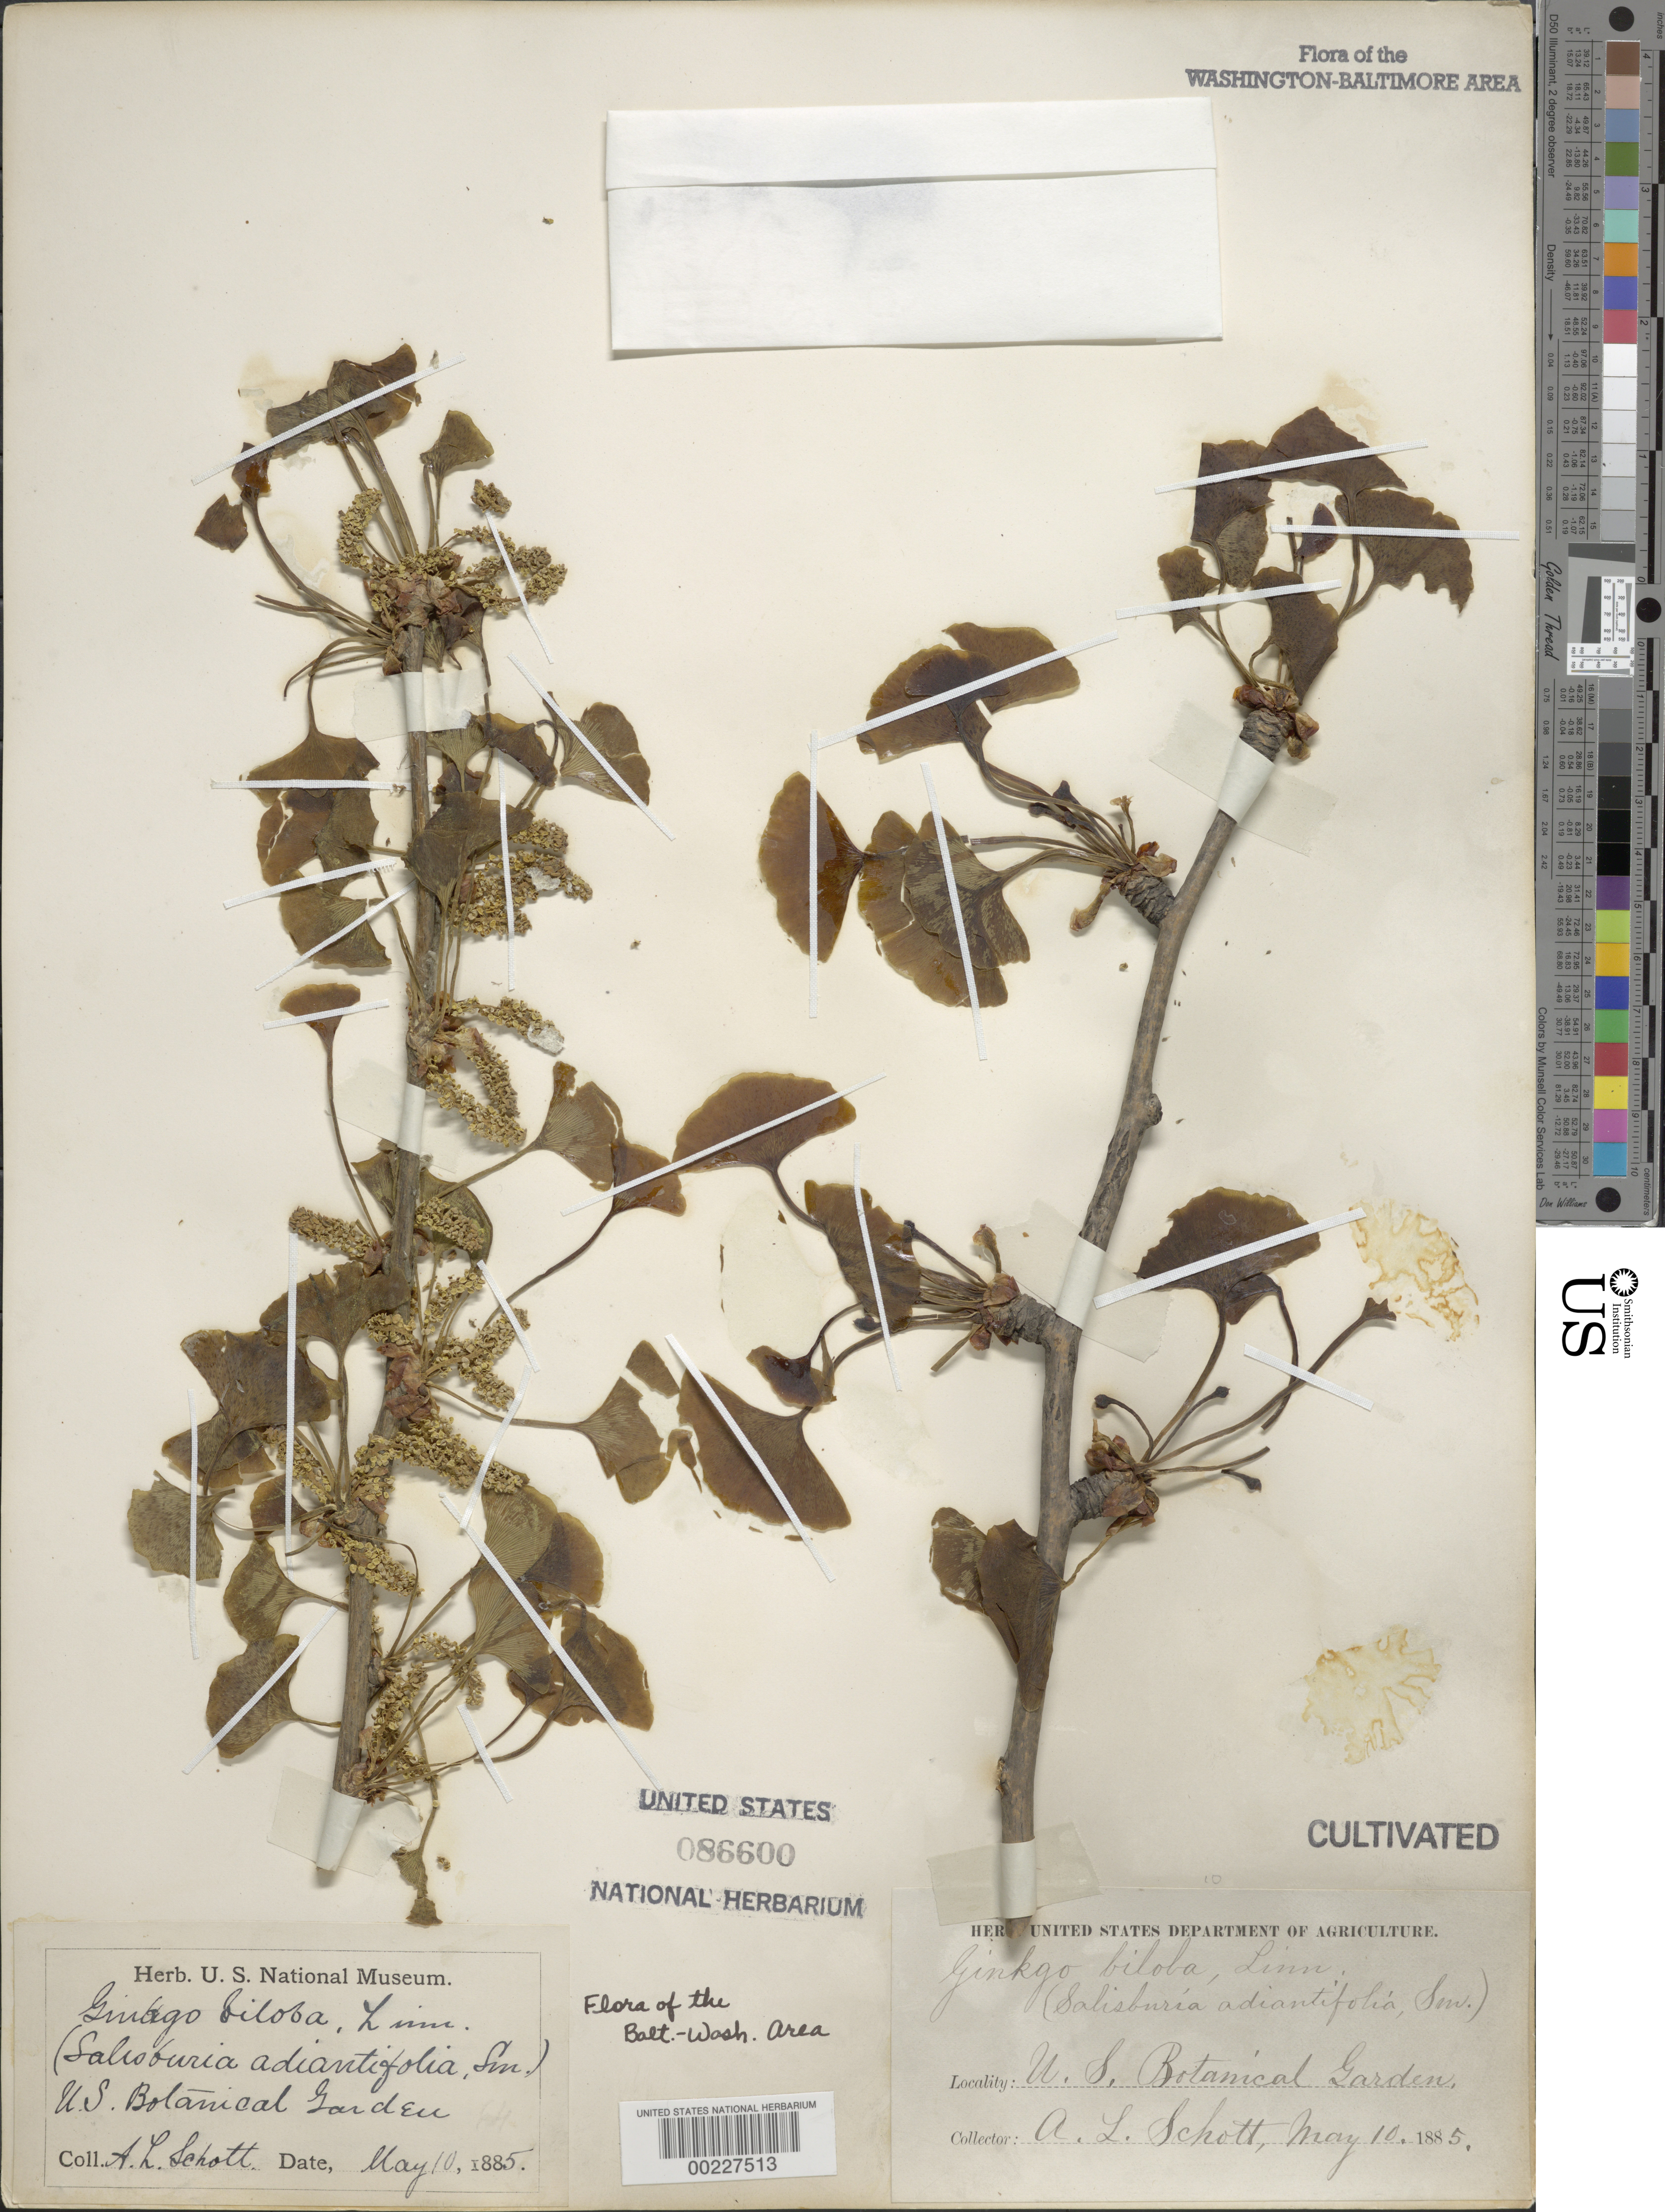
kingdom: Plantae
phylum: Tracheophyta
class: Ginkgoopsida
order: Ginkgoales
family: Ginkgoaceae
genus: Ginkgo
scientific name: Ginkgo biloba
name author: L.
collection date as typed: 10 May 1885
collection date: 1885-05-10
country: United States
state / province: District of Columbia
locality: Botanical Gardens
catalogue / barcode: US 86600